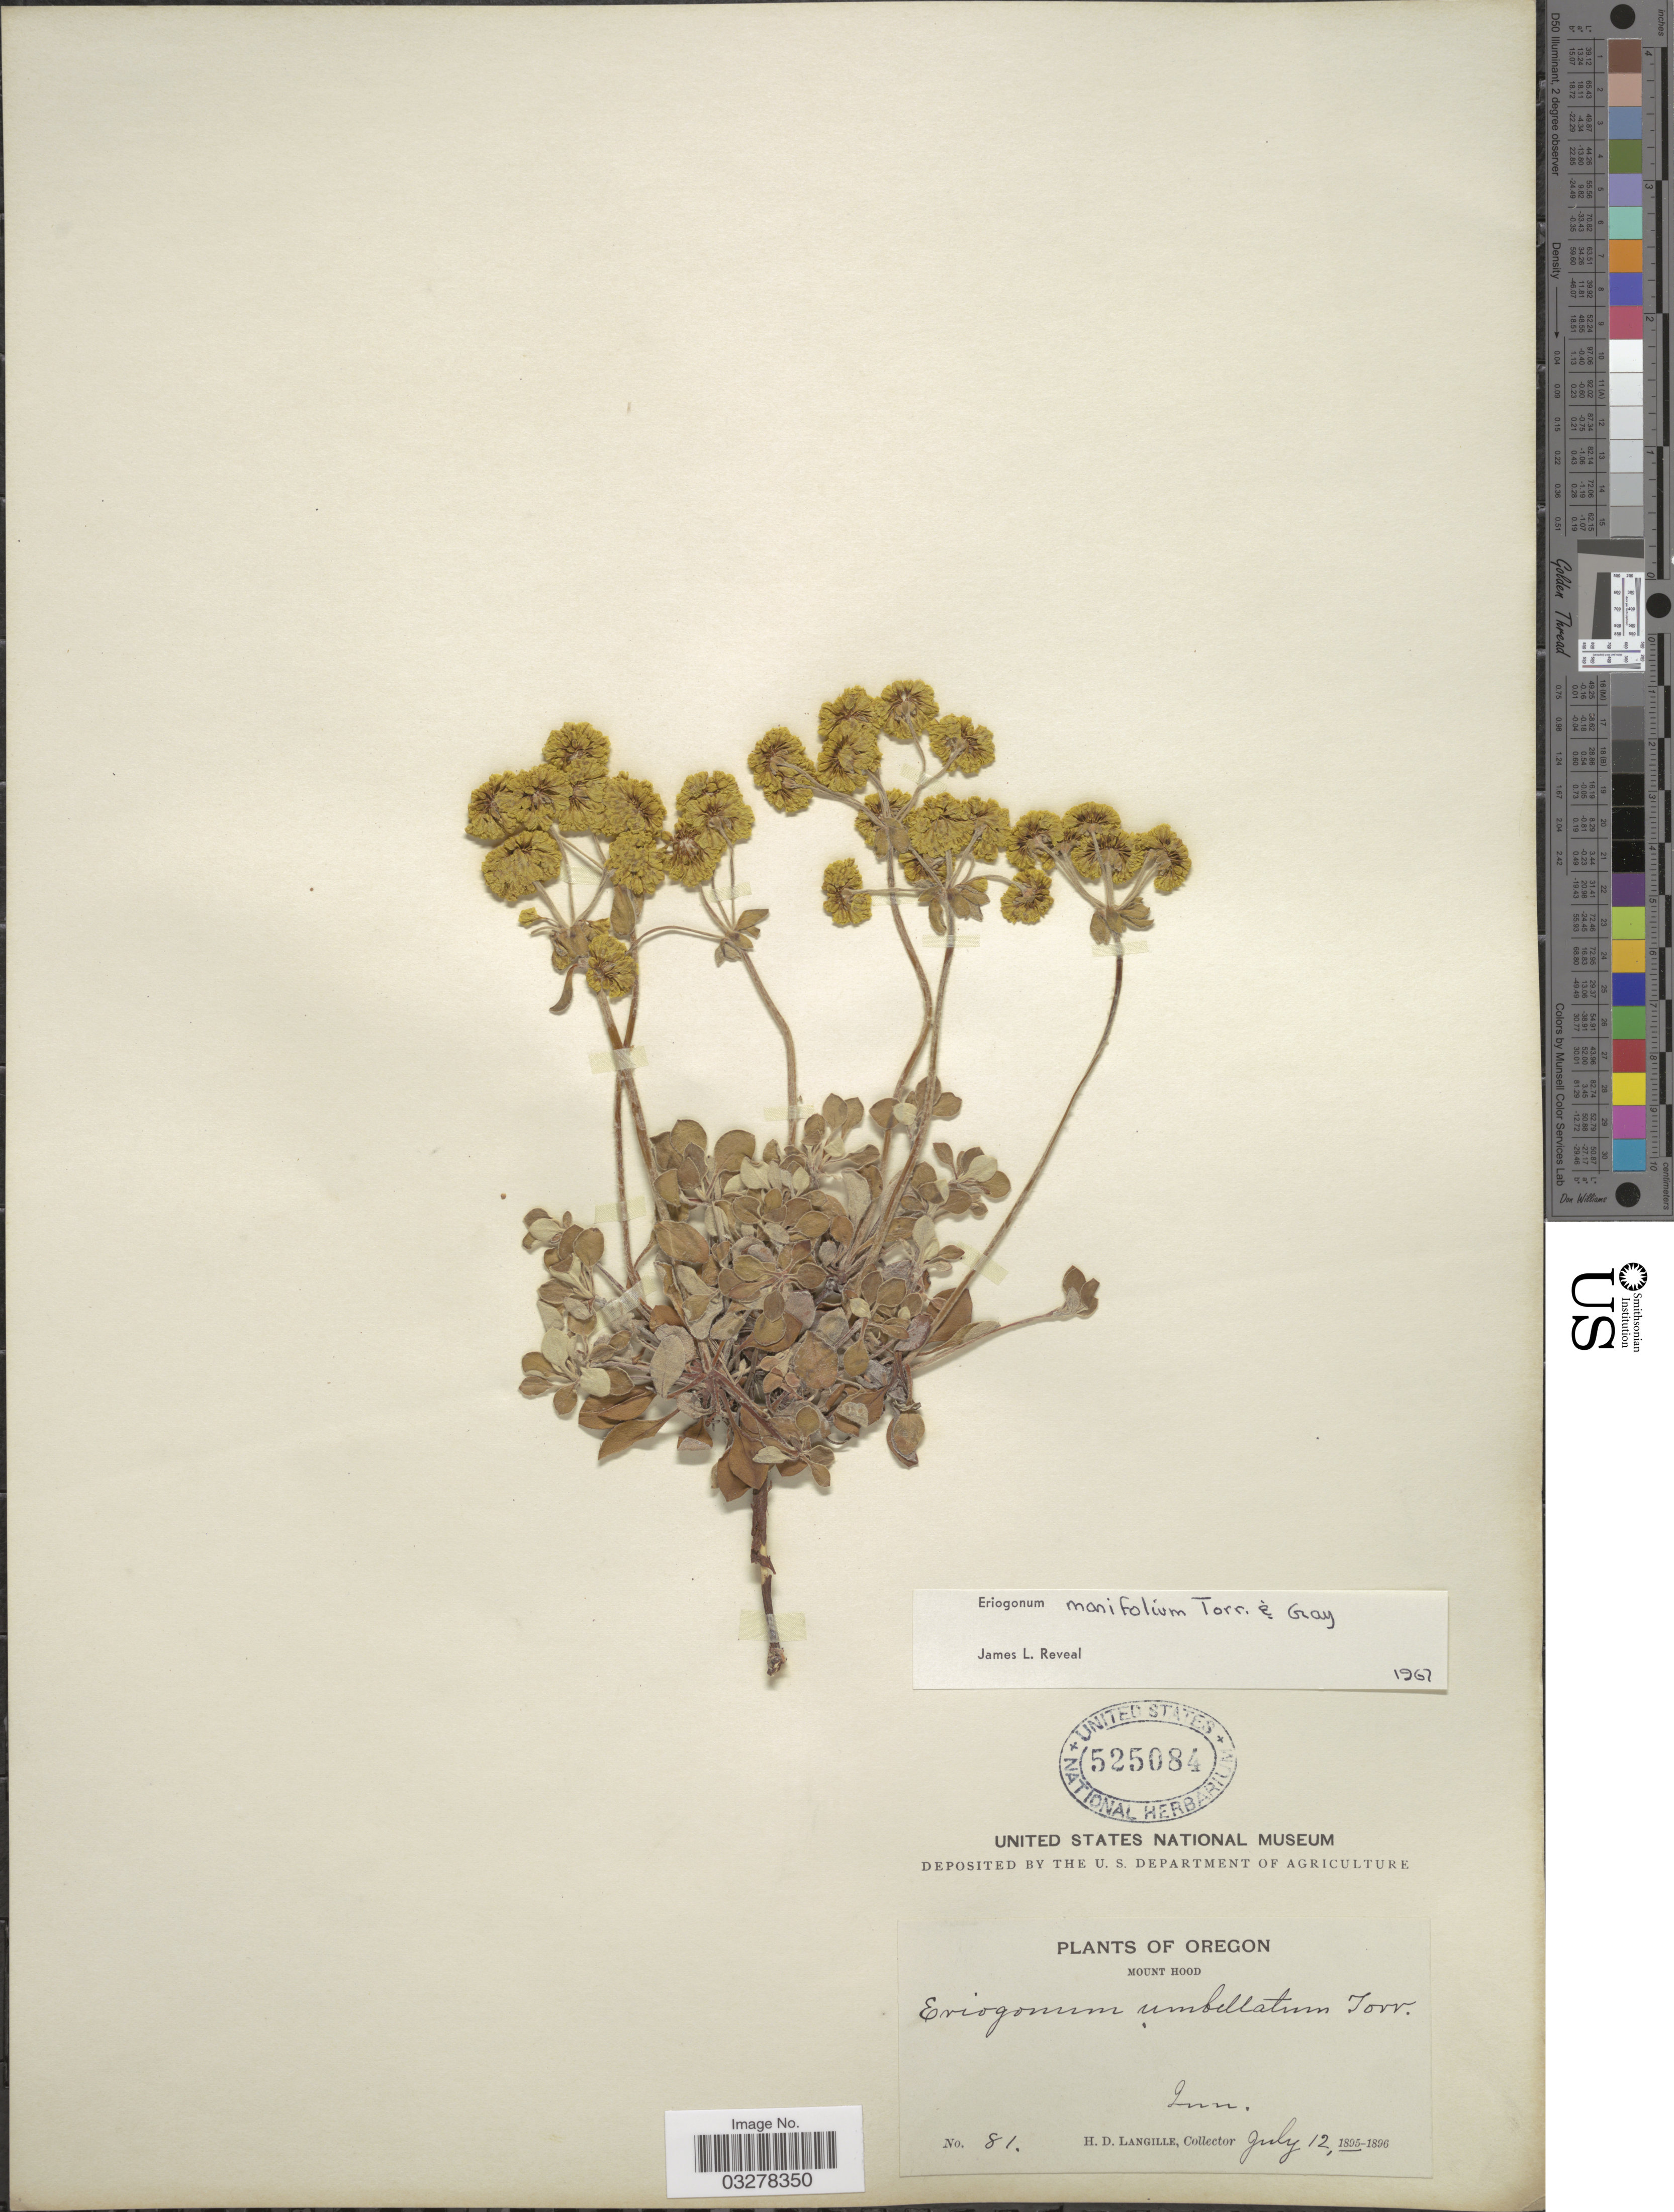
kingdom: Plantae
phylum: Tracheophyta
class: Magnoliopsida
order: Caryophyllales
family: Polygonaceae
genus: Eriogonum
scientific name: Eriogonum marifolium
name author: Torr. & A. Gray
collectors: H. Langille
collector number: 81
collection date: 1895-07-12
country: United States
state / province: Oregon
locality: Mount Hood. Inn.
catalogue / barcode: US 525084